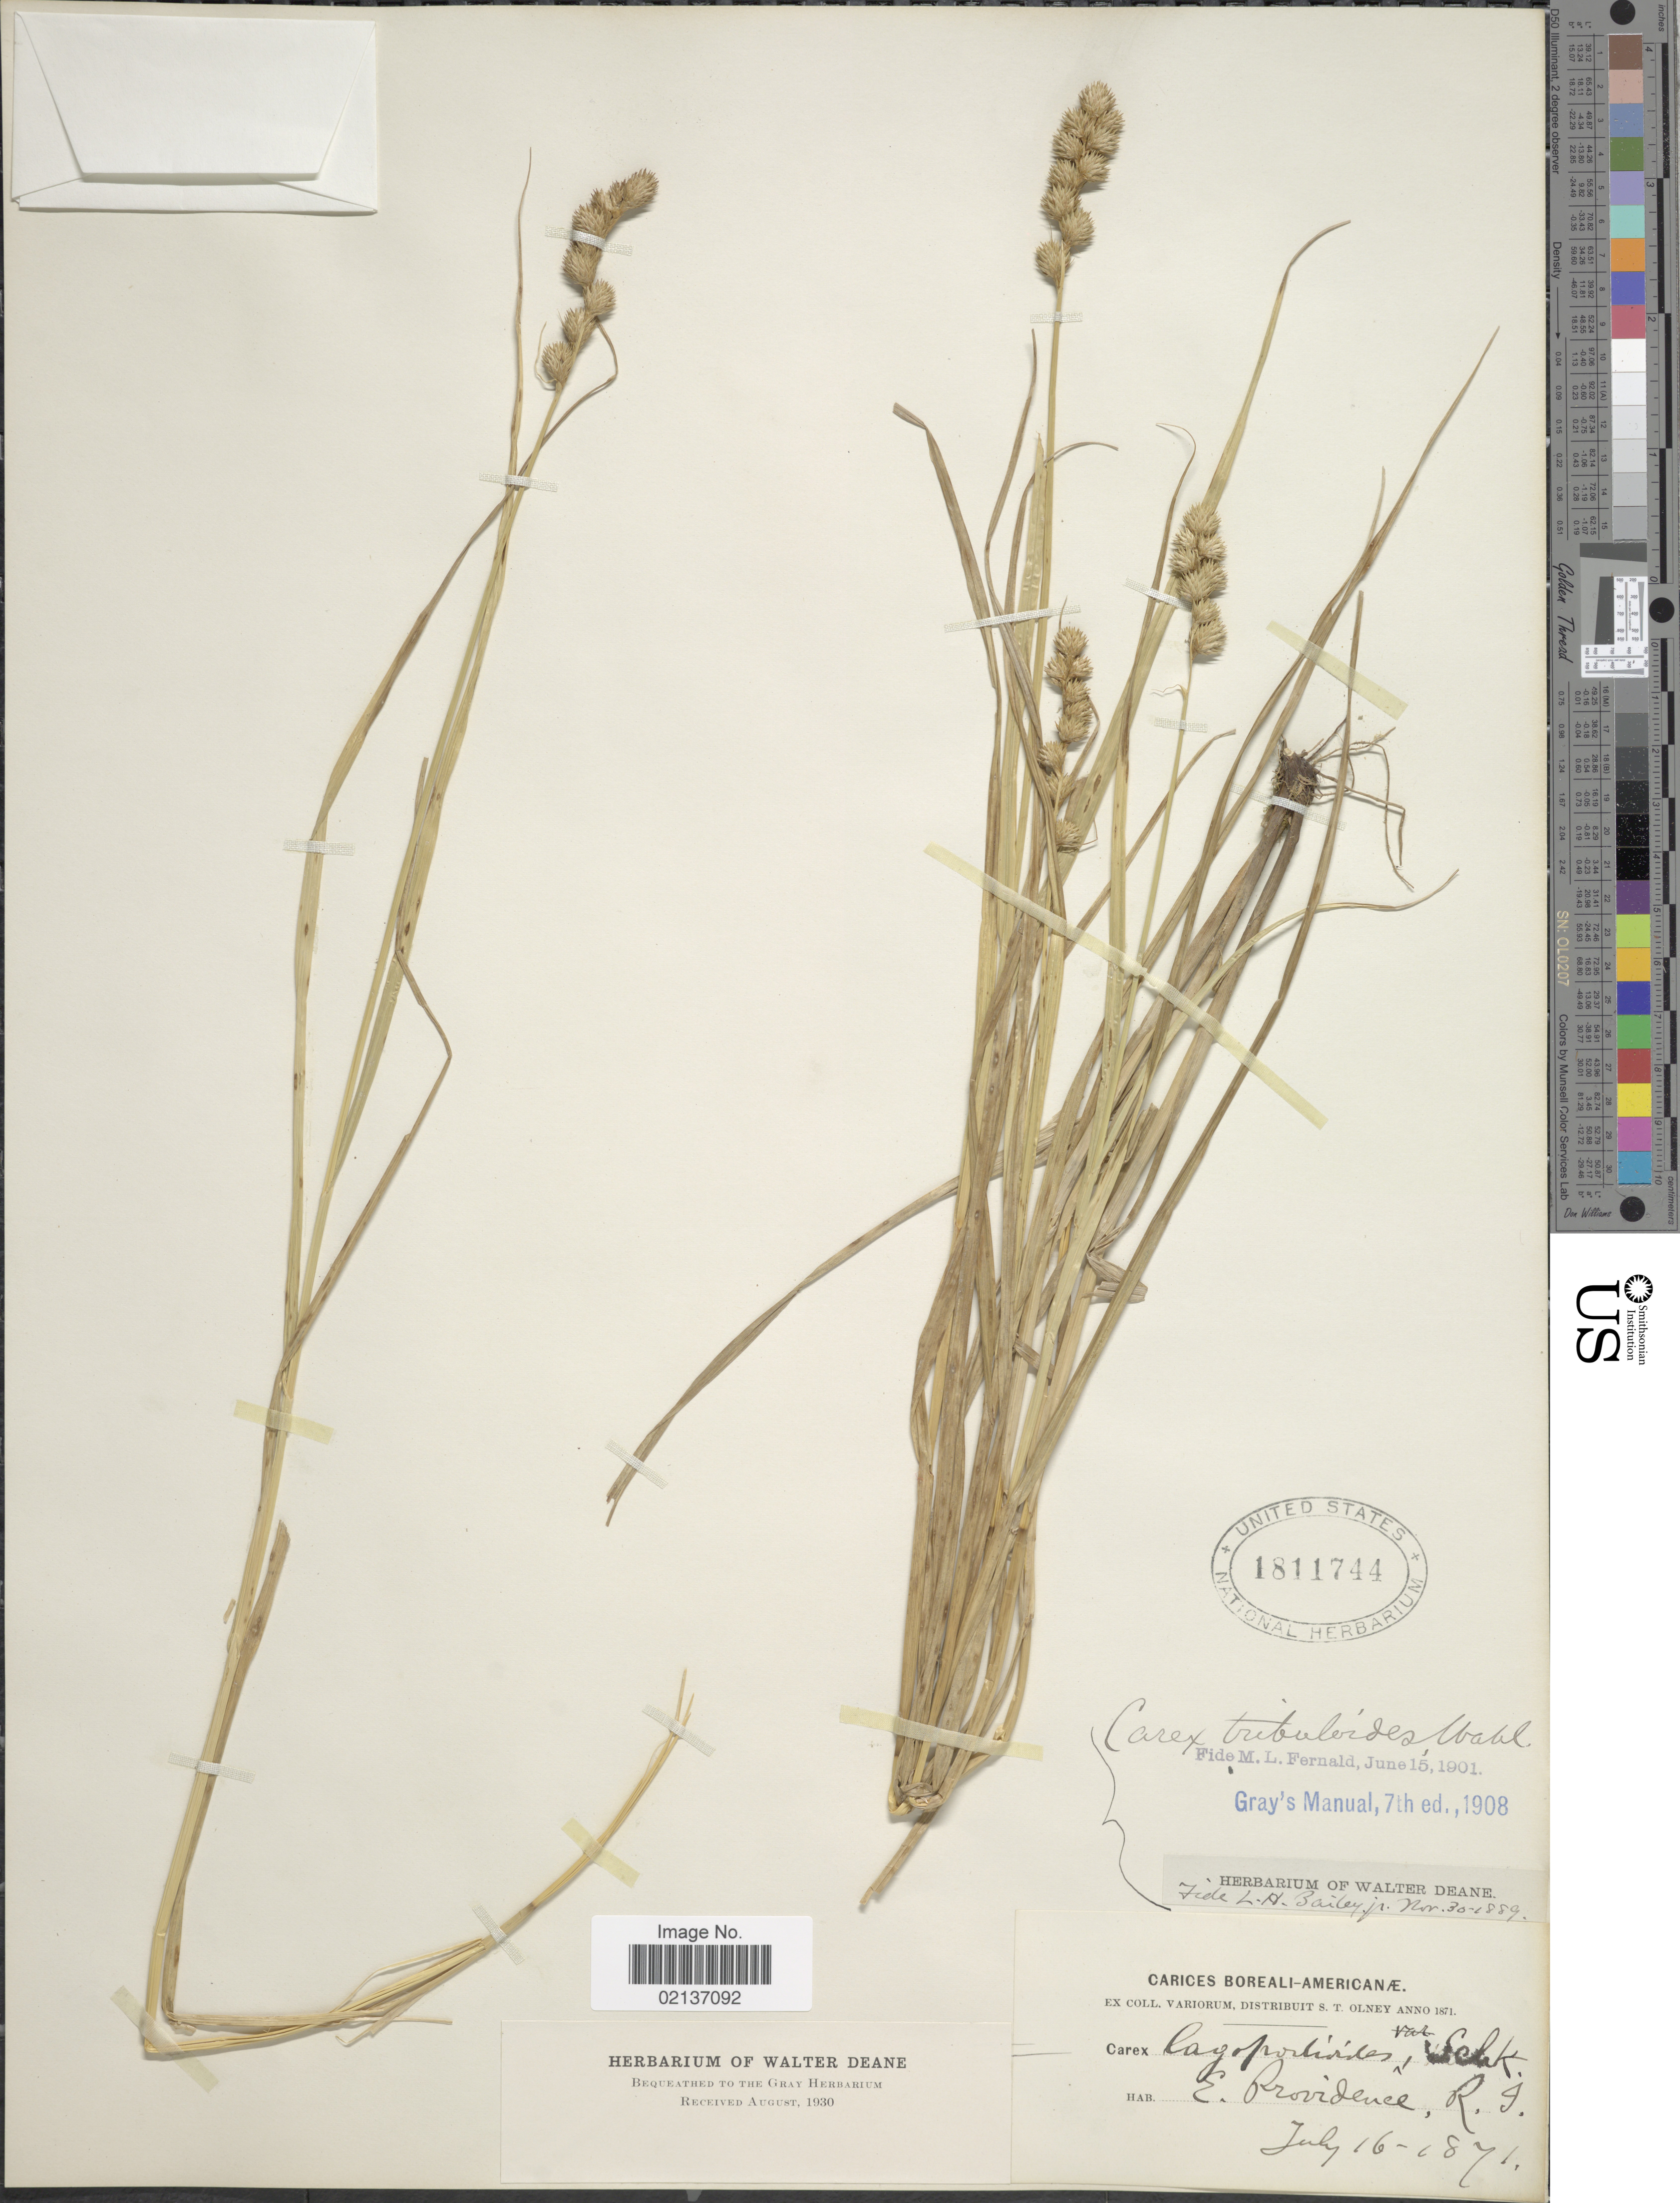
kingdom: Plantae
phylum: Tracheophyta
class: Liliopsida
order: Poales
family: Cyperaceae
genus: Carex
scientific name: Carex tribuloides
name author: Wahlenb.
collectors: S. Olney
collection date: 1871-07-16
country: United States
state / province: Rhode Island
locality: E. Providence, R.I.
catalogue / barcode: US 1811744